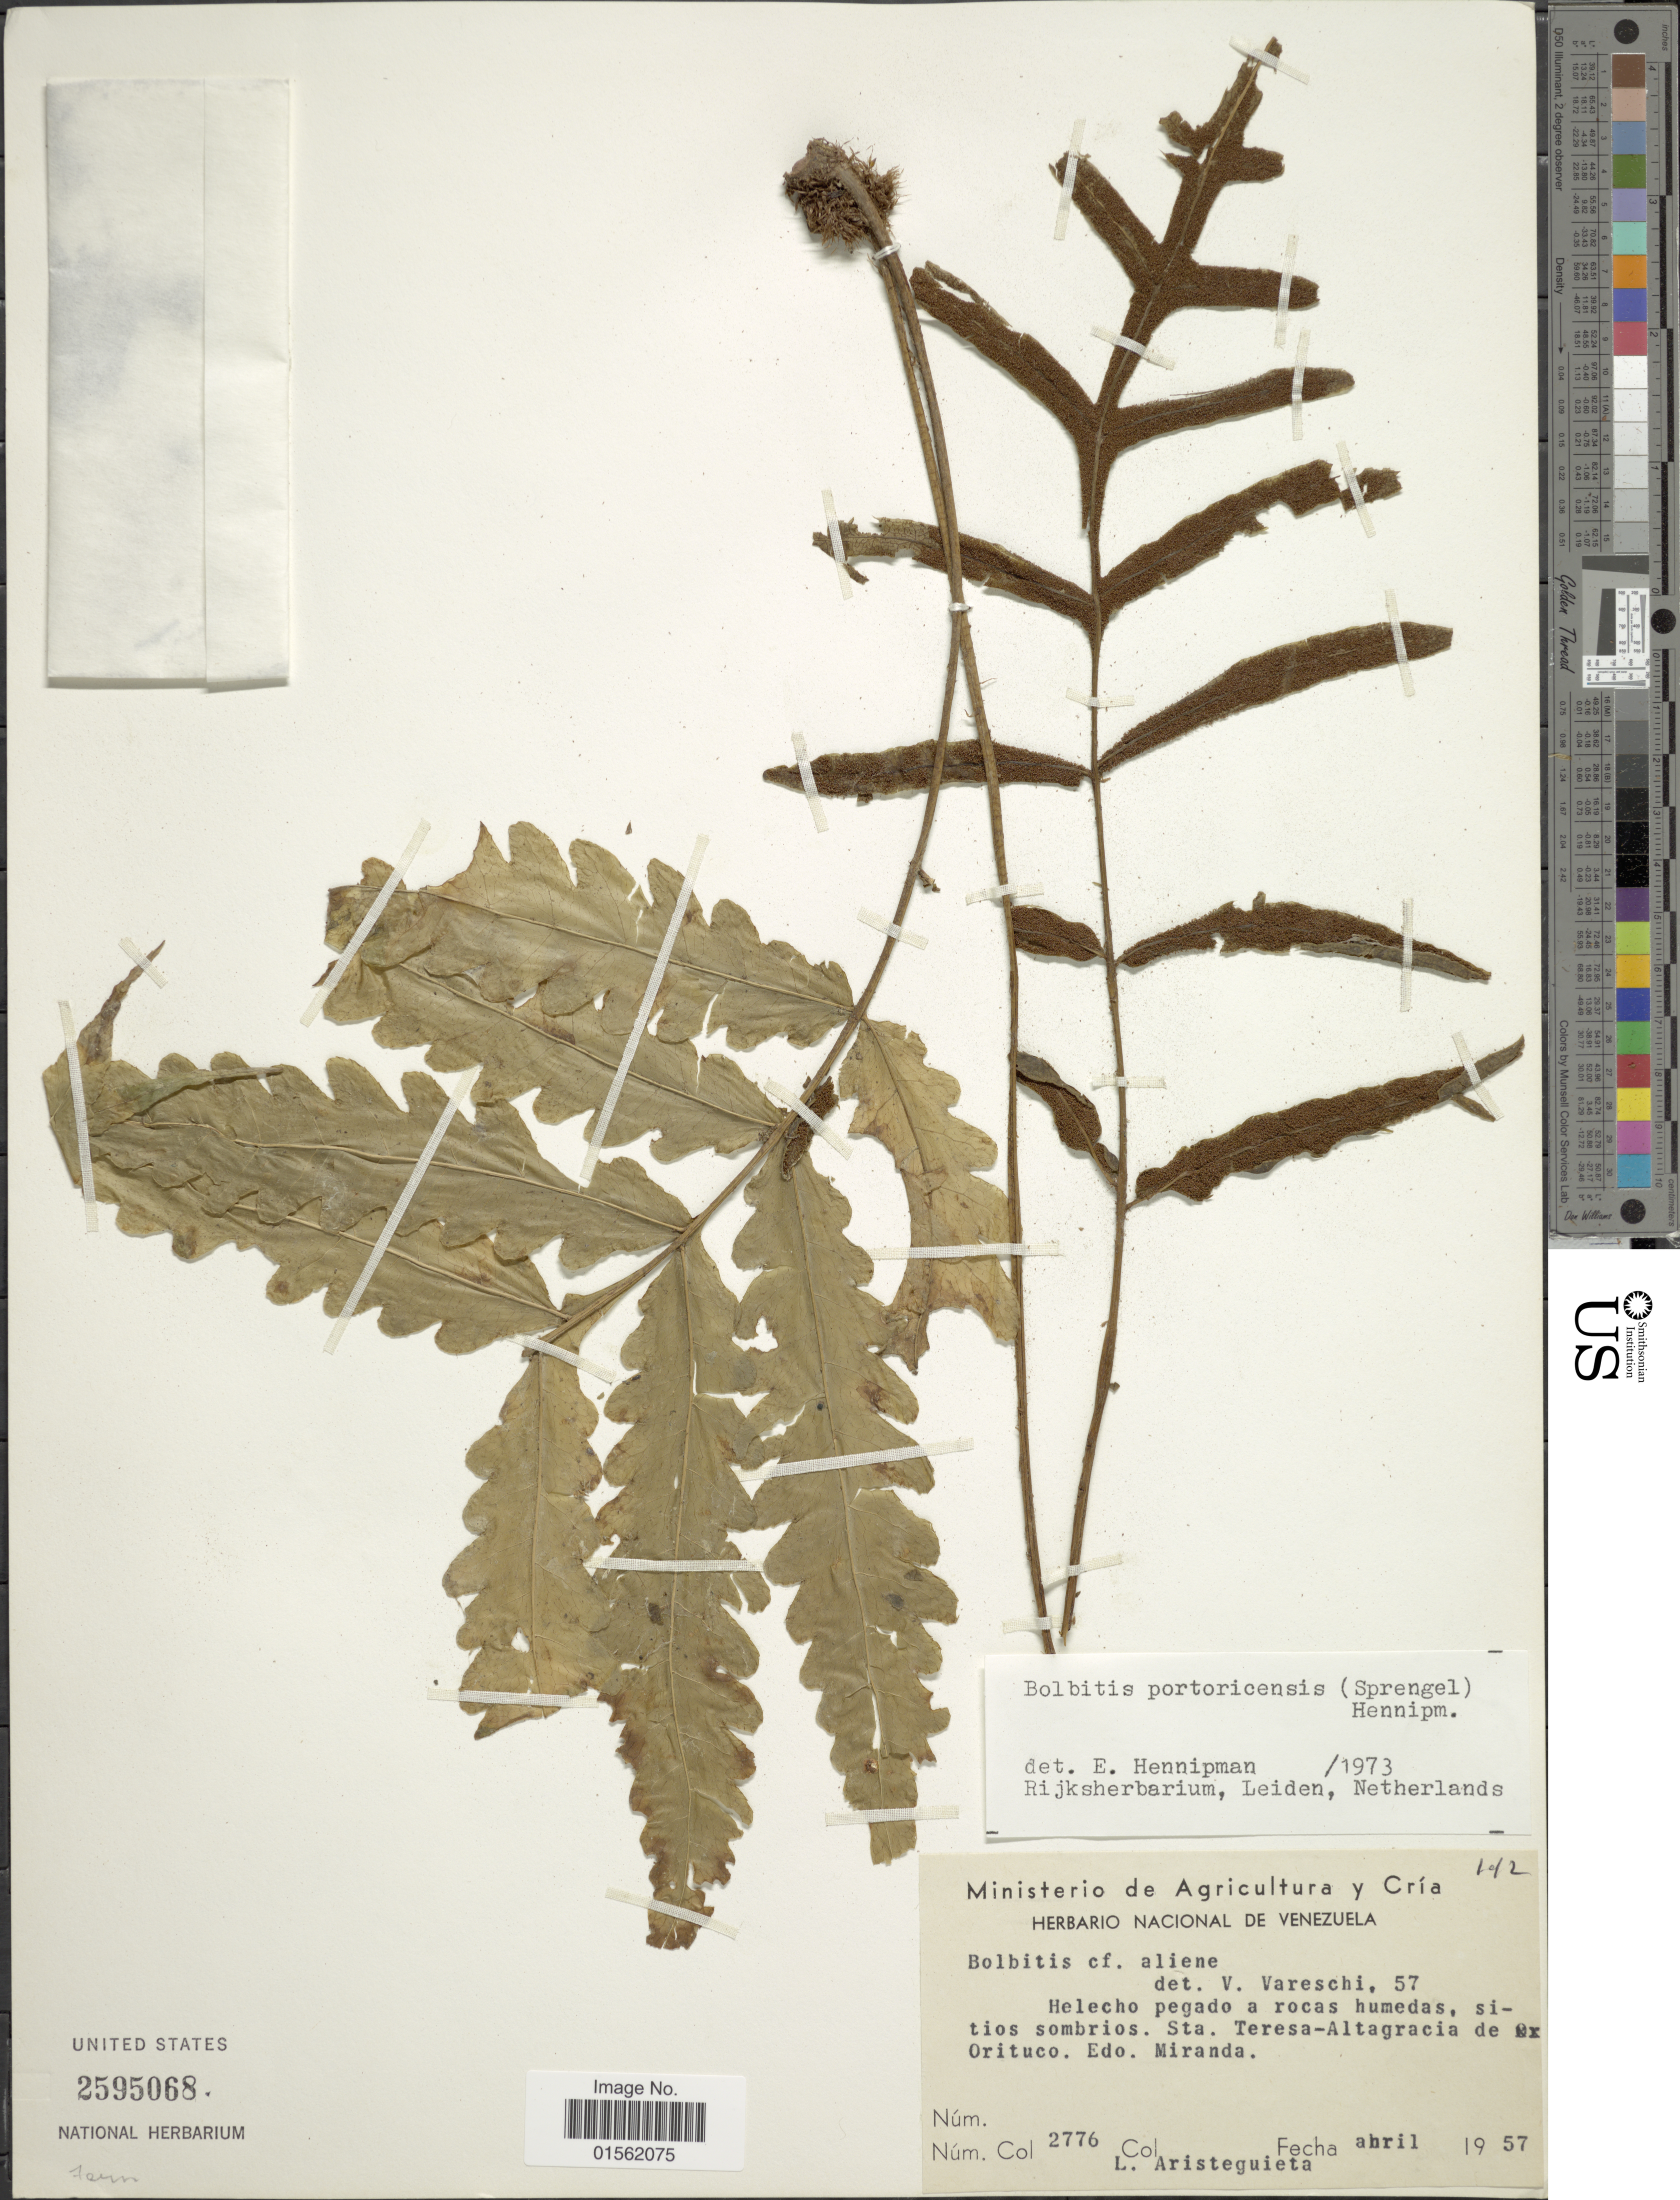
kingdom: Plantae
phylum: Tracheophyta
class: Polypodiopsida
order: Polypodiales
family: Dryopteridaceae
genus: Bolbitis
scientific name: Bolbitis portoricensis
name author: (Spreng.) Hennipman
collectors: L. Aristeguieta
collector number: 2776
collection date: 1957-04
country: Venezuela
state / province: Miranda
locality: Helecho pegado a rocas humedas, sitios sombrios. Sta. Teresa-Altagracia de Orituco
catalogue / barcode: US 2595068